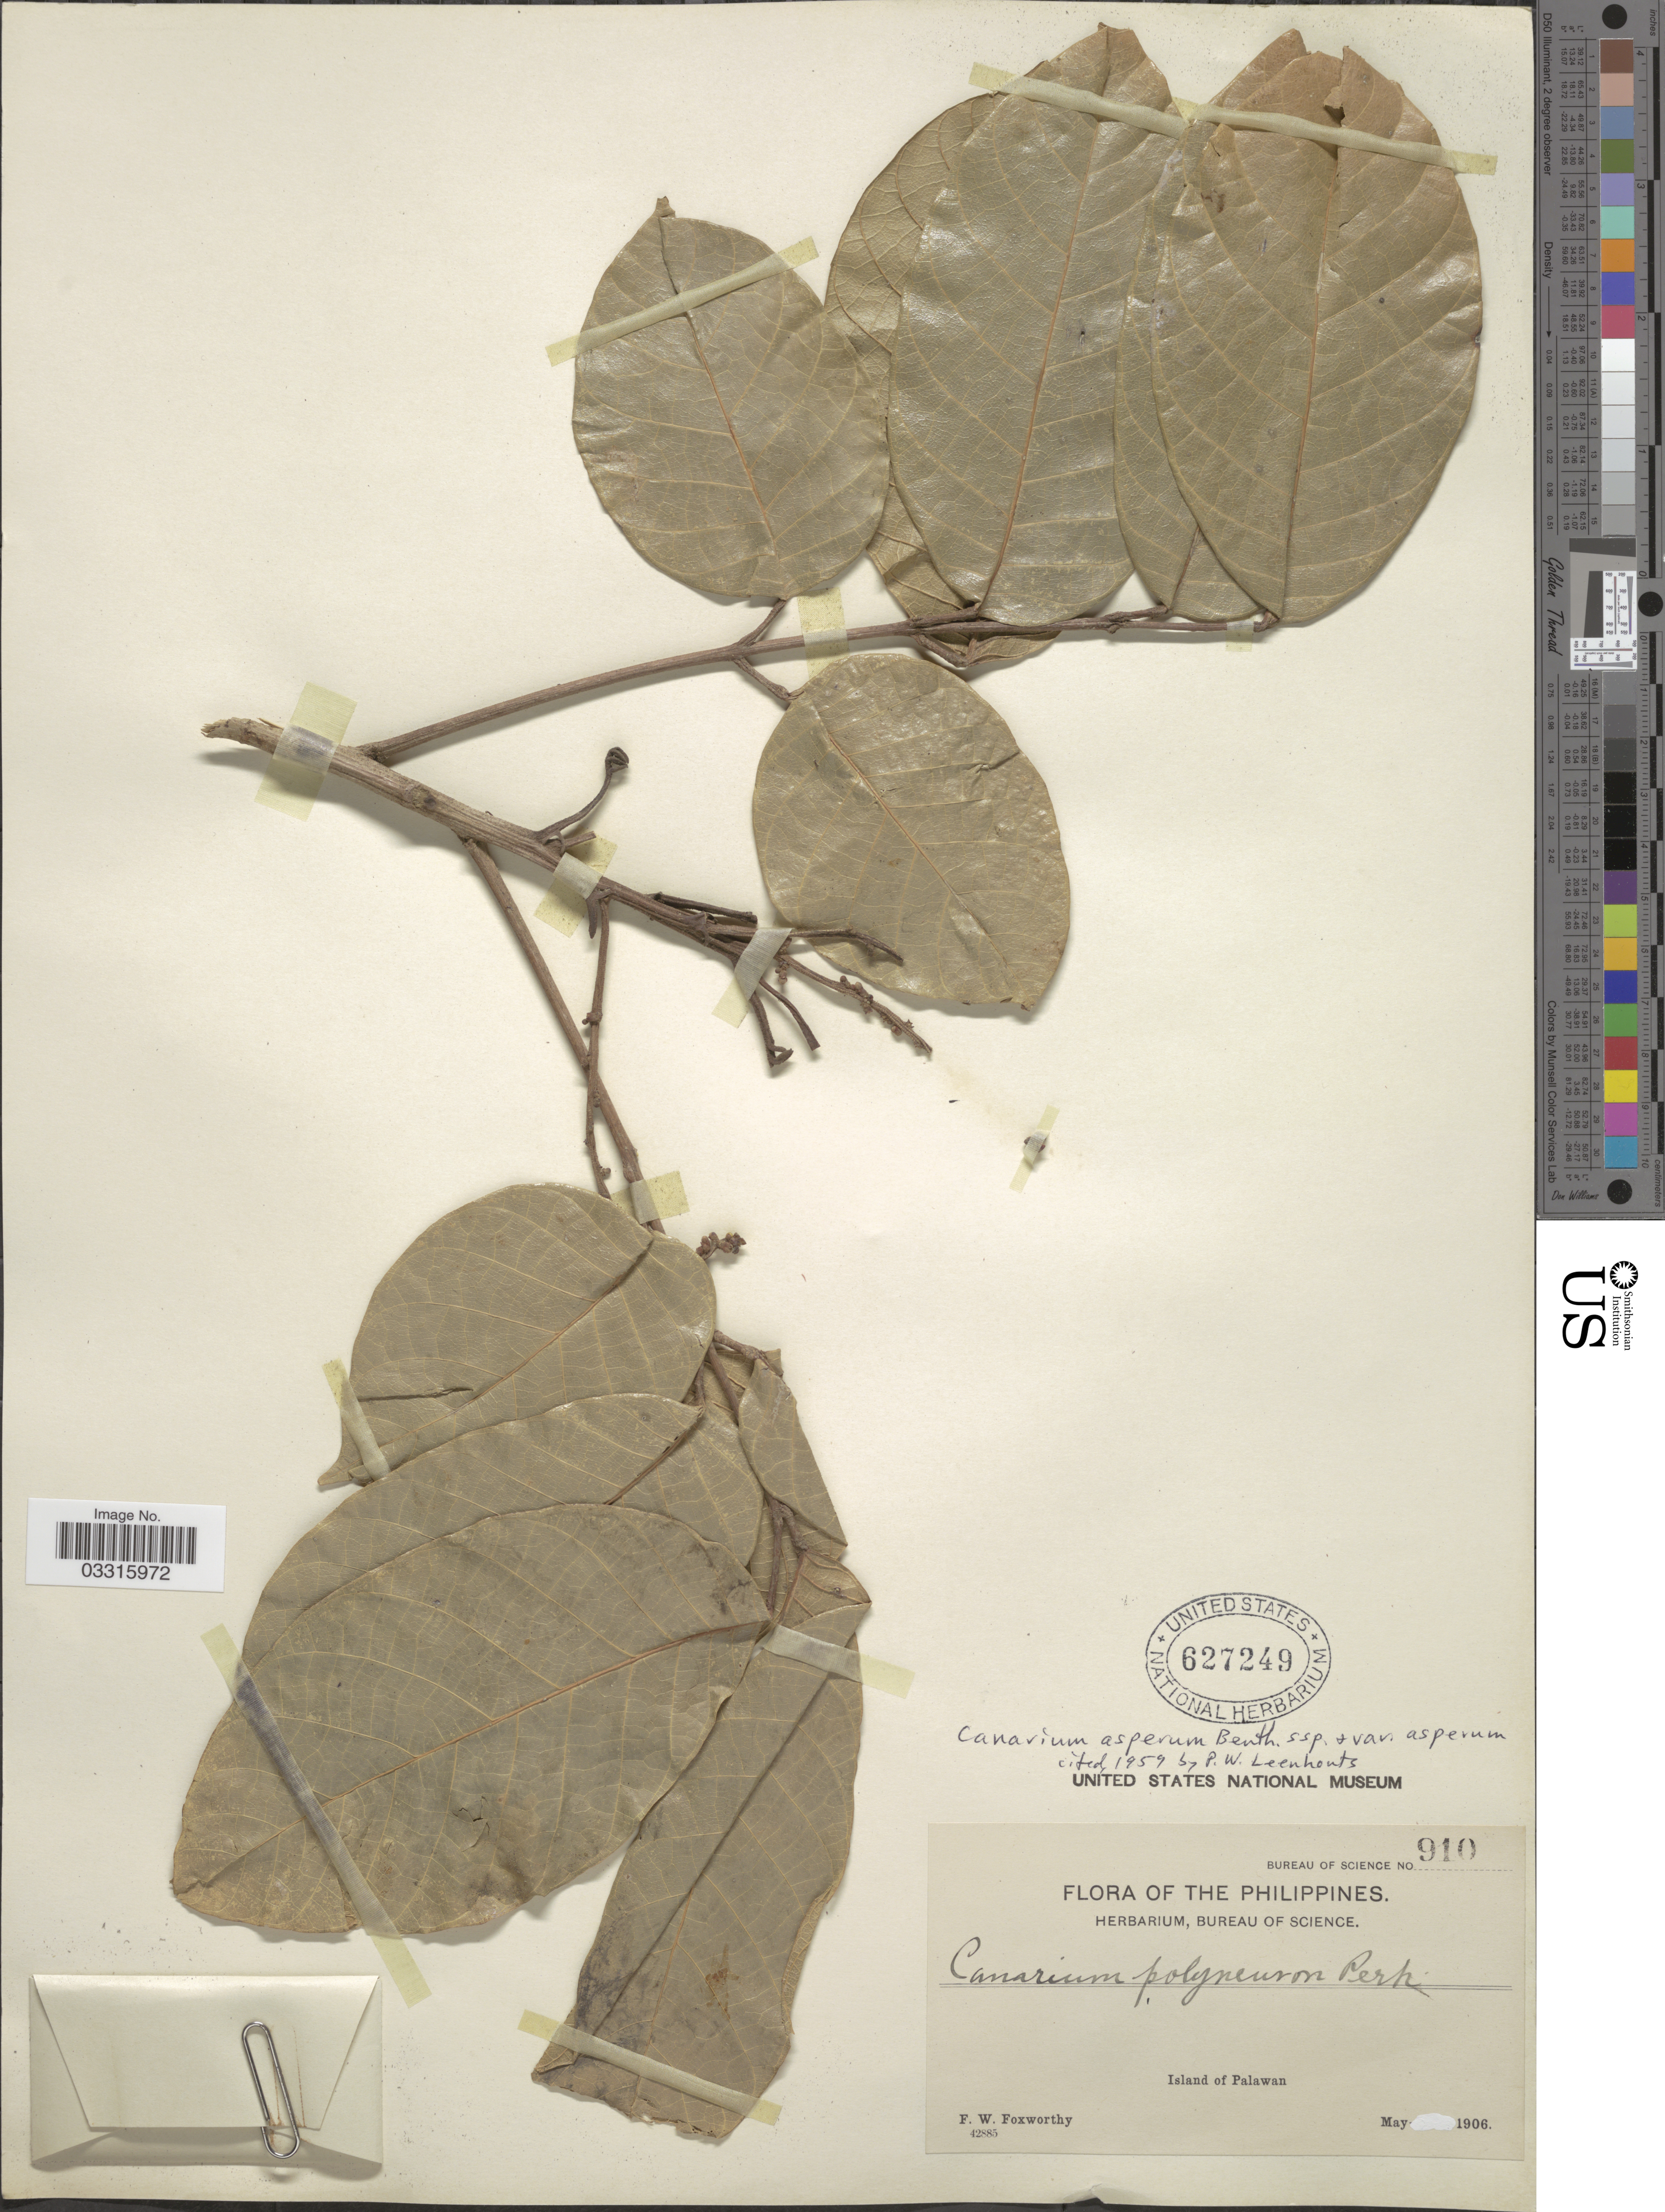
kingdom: Plantae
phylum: Tracheophyta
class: Magnoliopsida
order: Sapindales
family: Burseraceae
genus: Canarium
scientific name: Canarium asperum subsp. asperum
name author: Benth.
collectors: F. W. Foxworthy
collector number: Bureau of Science 910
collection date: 1906-05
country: Philippines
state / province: Mimaropa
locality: Island of Palawan.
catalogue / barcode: US 627249